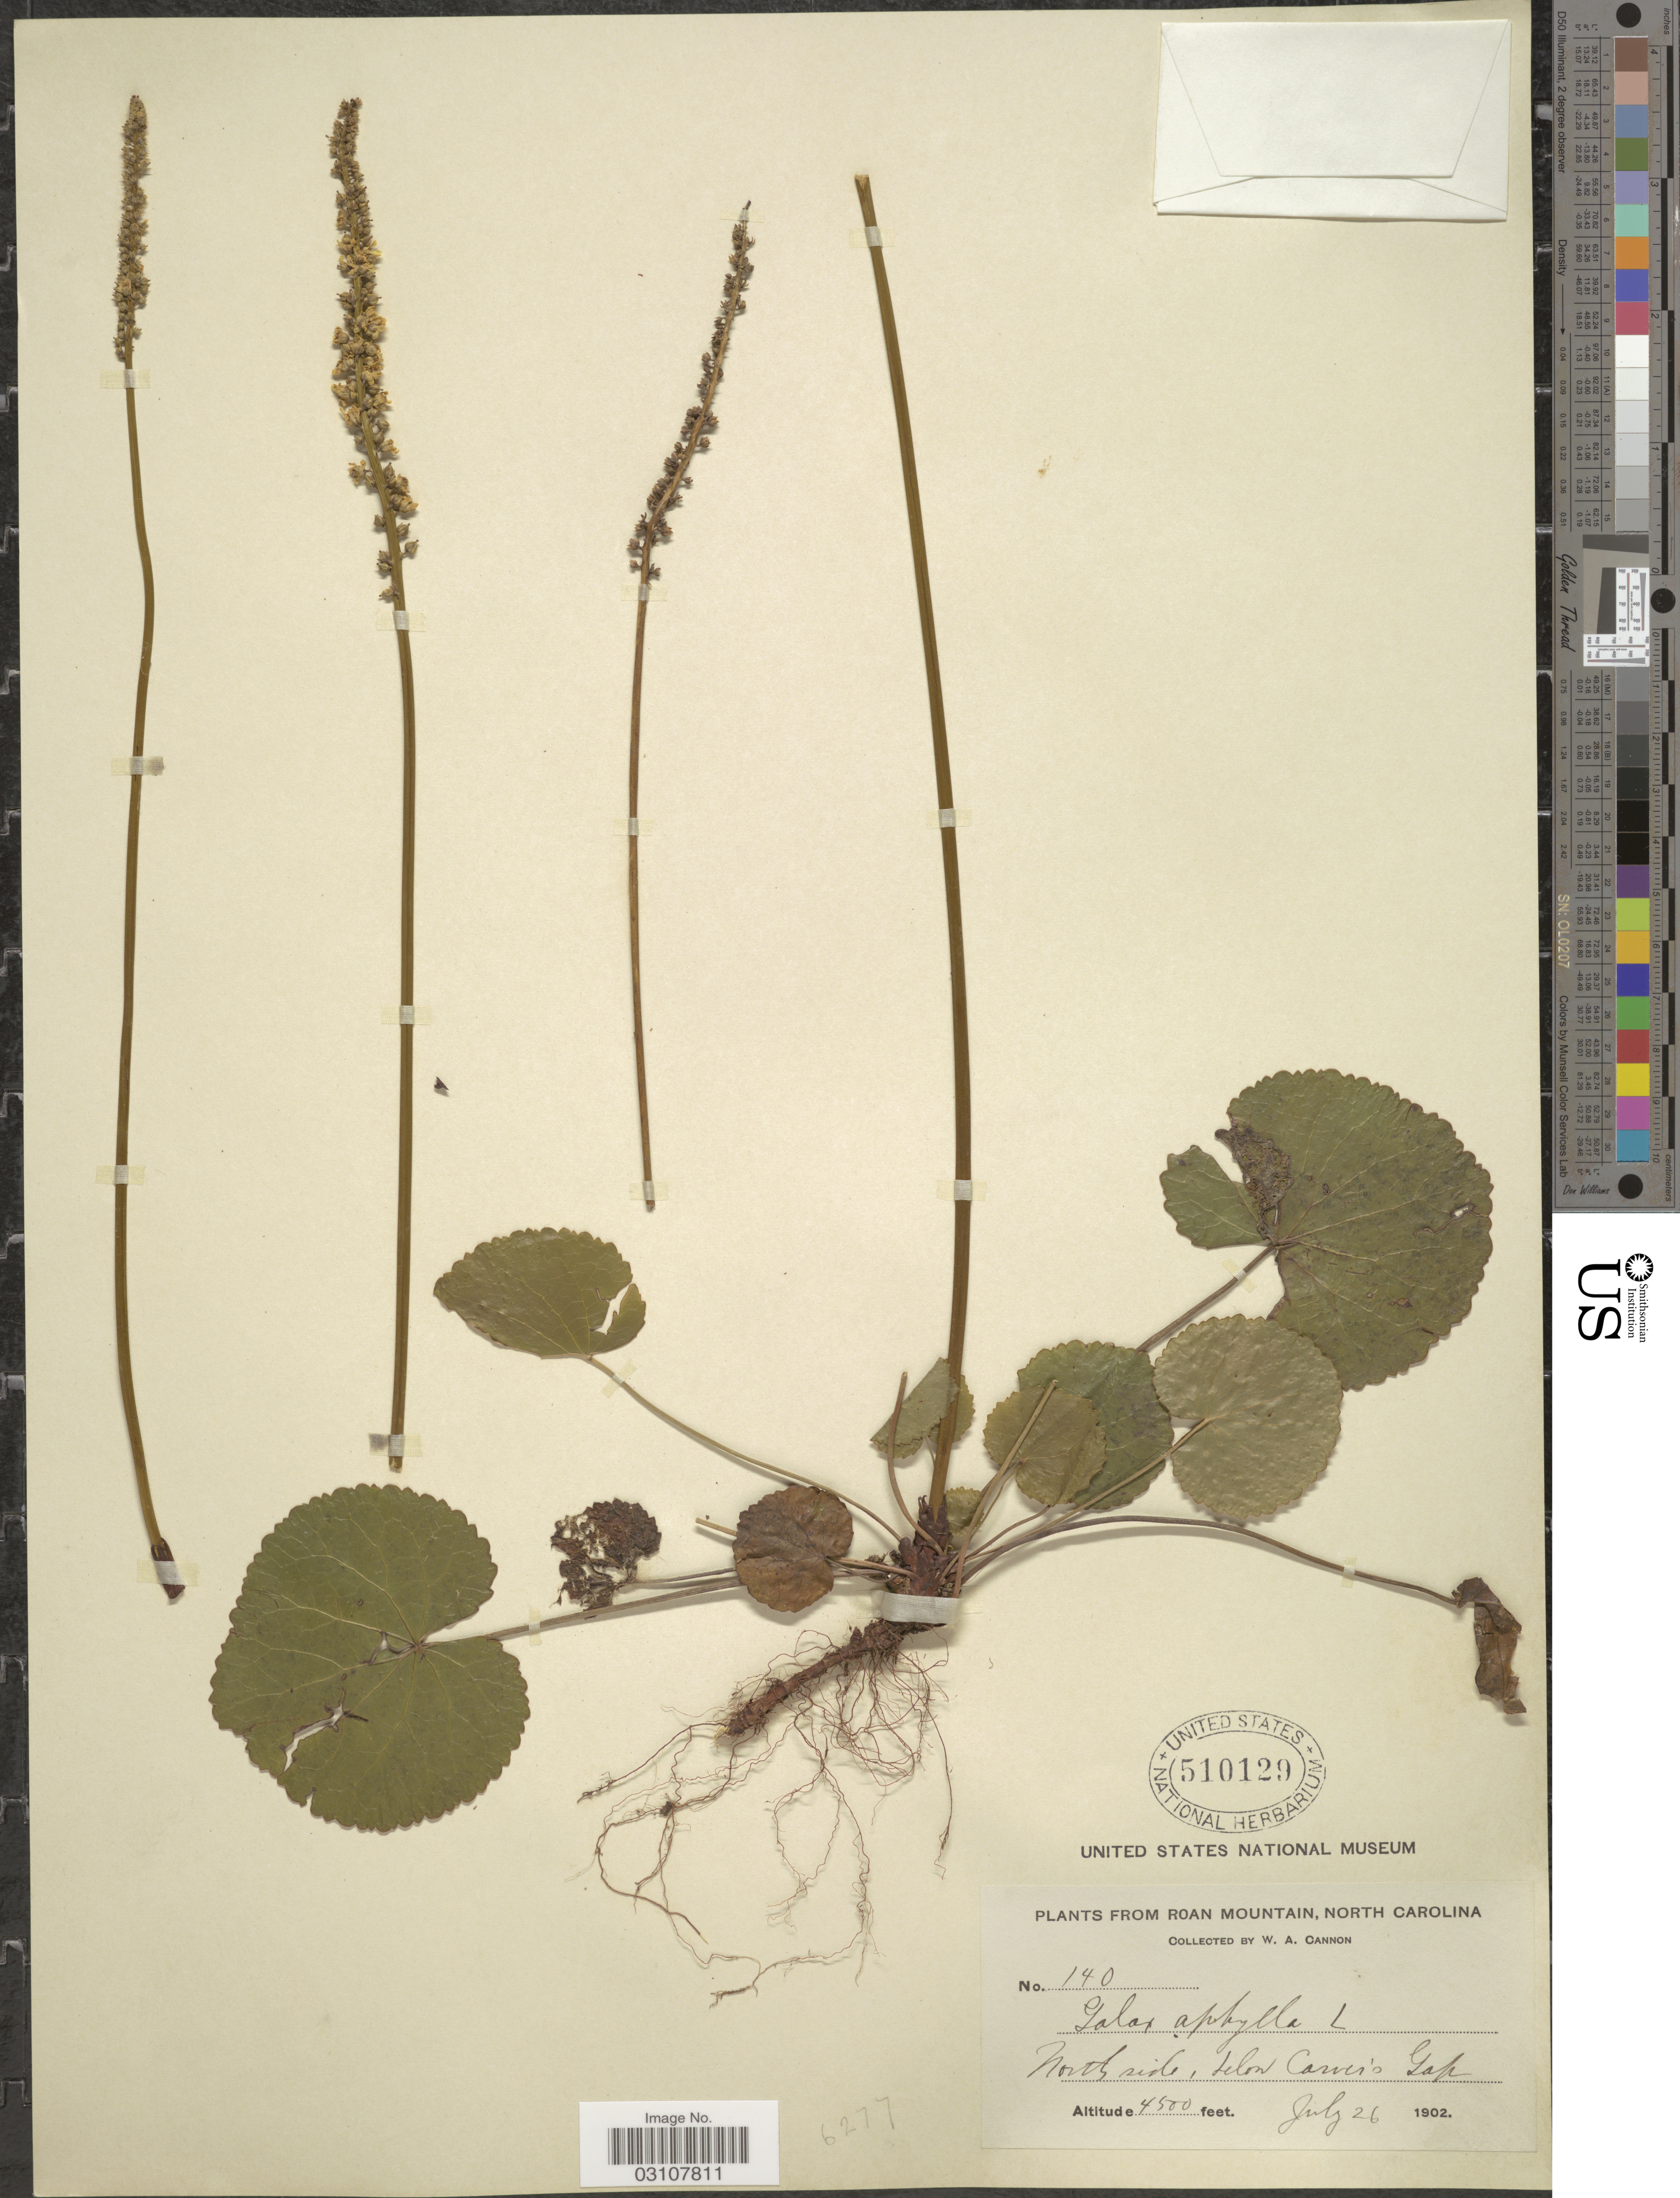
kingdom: Plantae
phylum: Tracheophyta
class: Magnoliopsida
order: Ericales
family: Diapensiaceae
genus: Galax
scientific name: Galax urceolata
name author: (Poir.) Brummitt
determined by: Gaynor, Michelle L., (FLAS), University of Florida (UNITED STATES)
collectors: W. Cannon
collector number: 140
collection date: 1902-07-26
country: United States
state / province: North Carolina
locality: Roan Mountain. North side, below Carver's Gap.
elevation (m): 1372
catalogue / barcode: US 510129